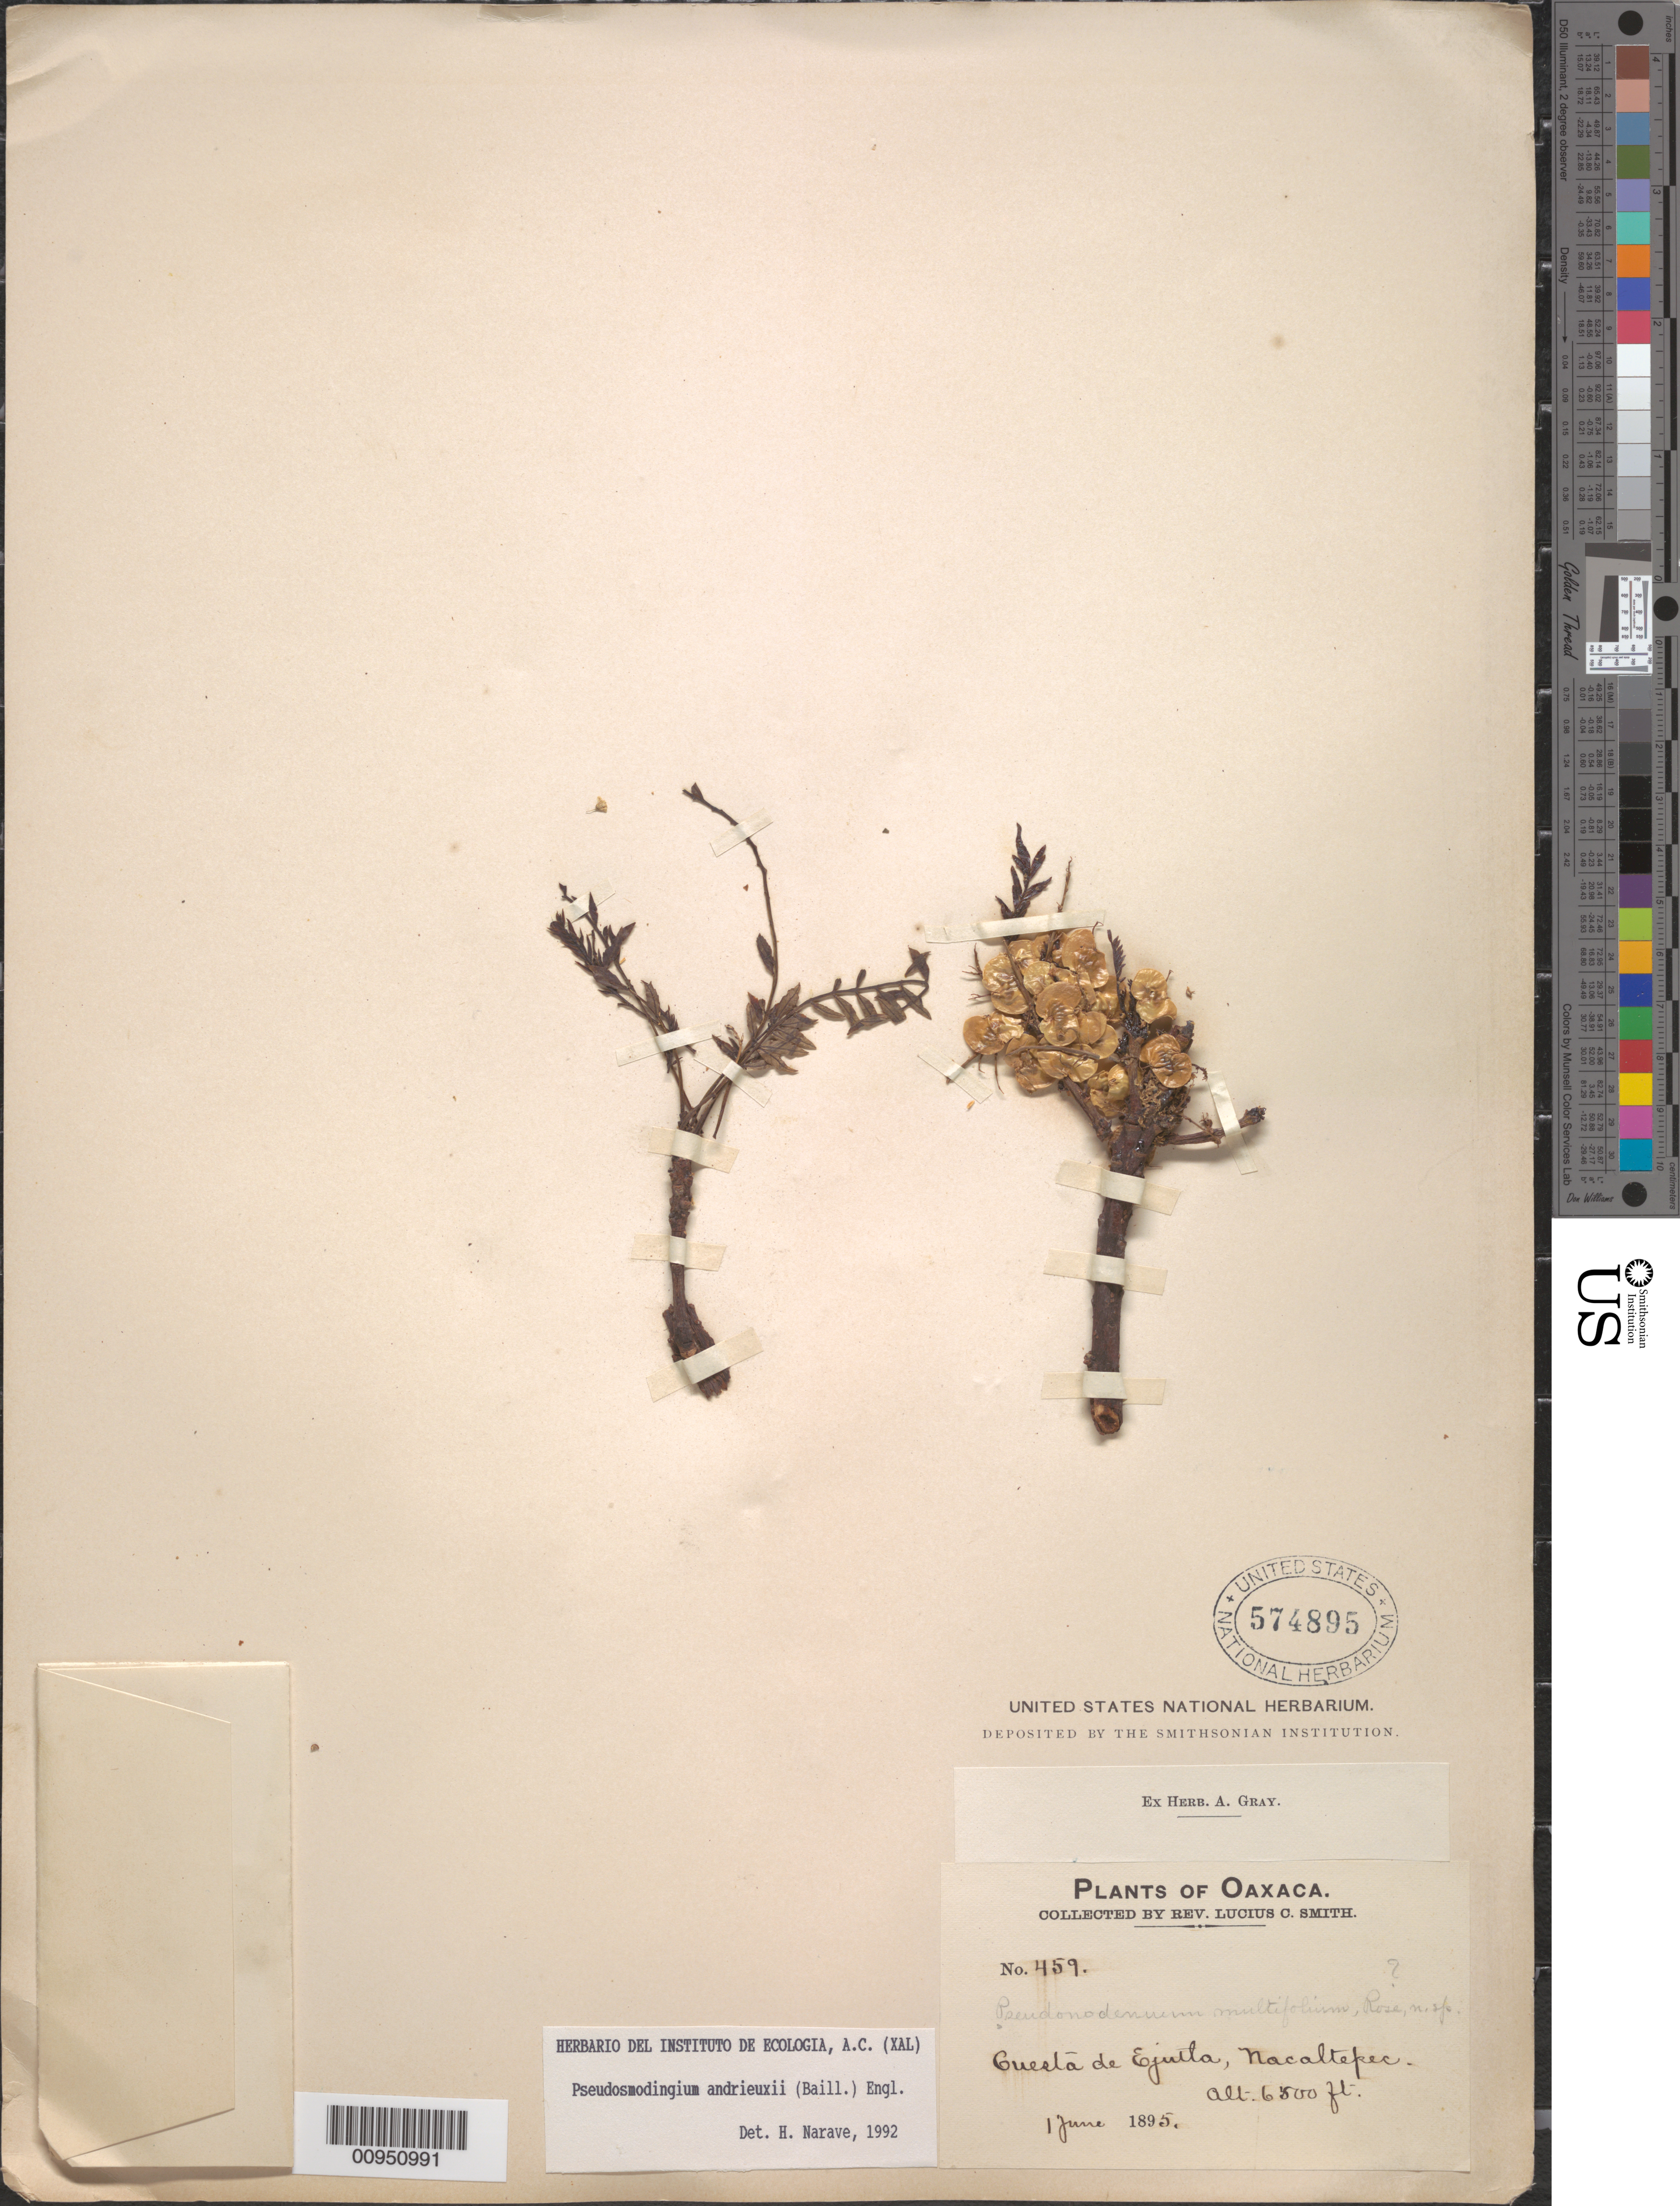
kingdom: Plantae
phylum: Tracheophyta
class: Magnoliopsida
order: Sapindales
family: Anacardiaceae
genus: Pseudosmodingium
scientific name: Pseudosmodingium andrieuxii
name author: (Baill.) Engl.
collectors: L. C. Smith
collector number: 459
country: Mexico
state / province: Oaxaca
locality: Questa de Ejutla, Nacaltepec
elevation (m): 2073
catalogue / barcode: US 574895